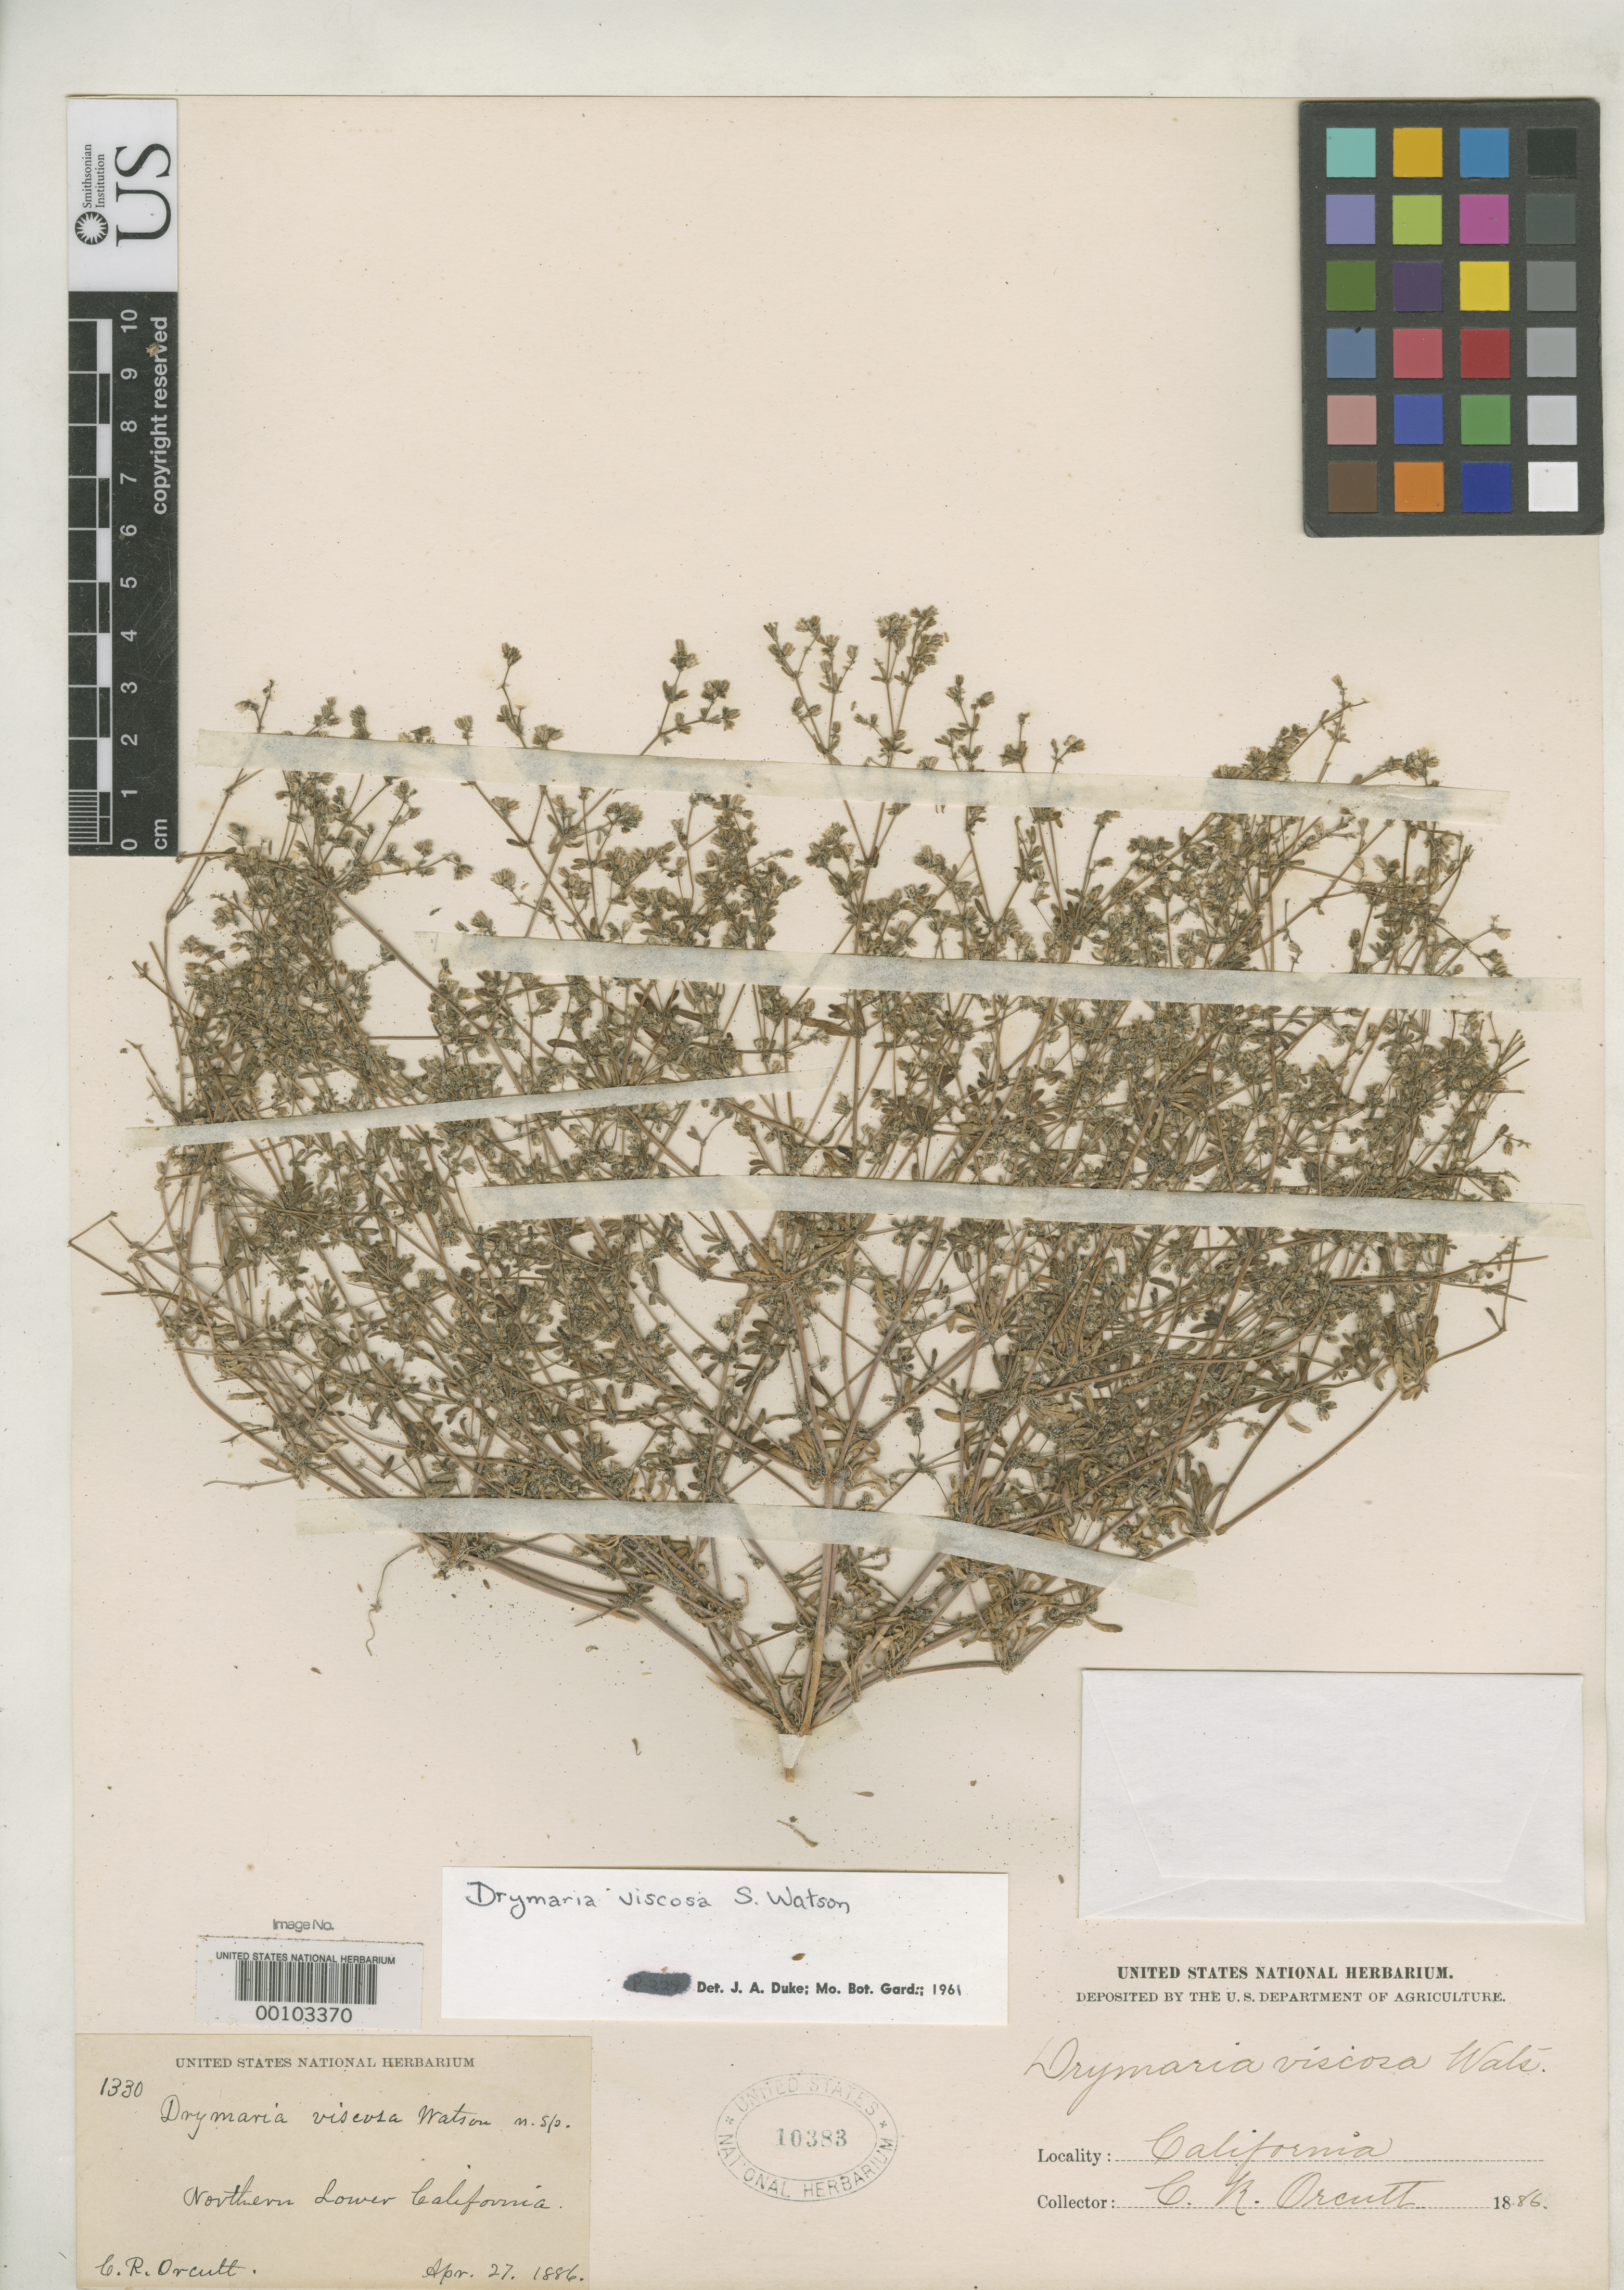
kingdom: Plantae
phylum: Tracheophyta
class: Magnoliopsida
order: Caryophyllales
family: Caryophyllaceae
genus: Drymaria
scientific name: Drymaria viscosa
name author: S. Watson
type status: Isotype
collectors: C. R. Orcutt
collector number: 1330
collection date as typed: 27 Apr 1886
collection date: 1886-04-27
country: Mexico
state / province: Colima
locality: Socorro.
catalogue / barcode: US 10383